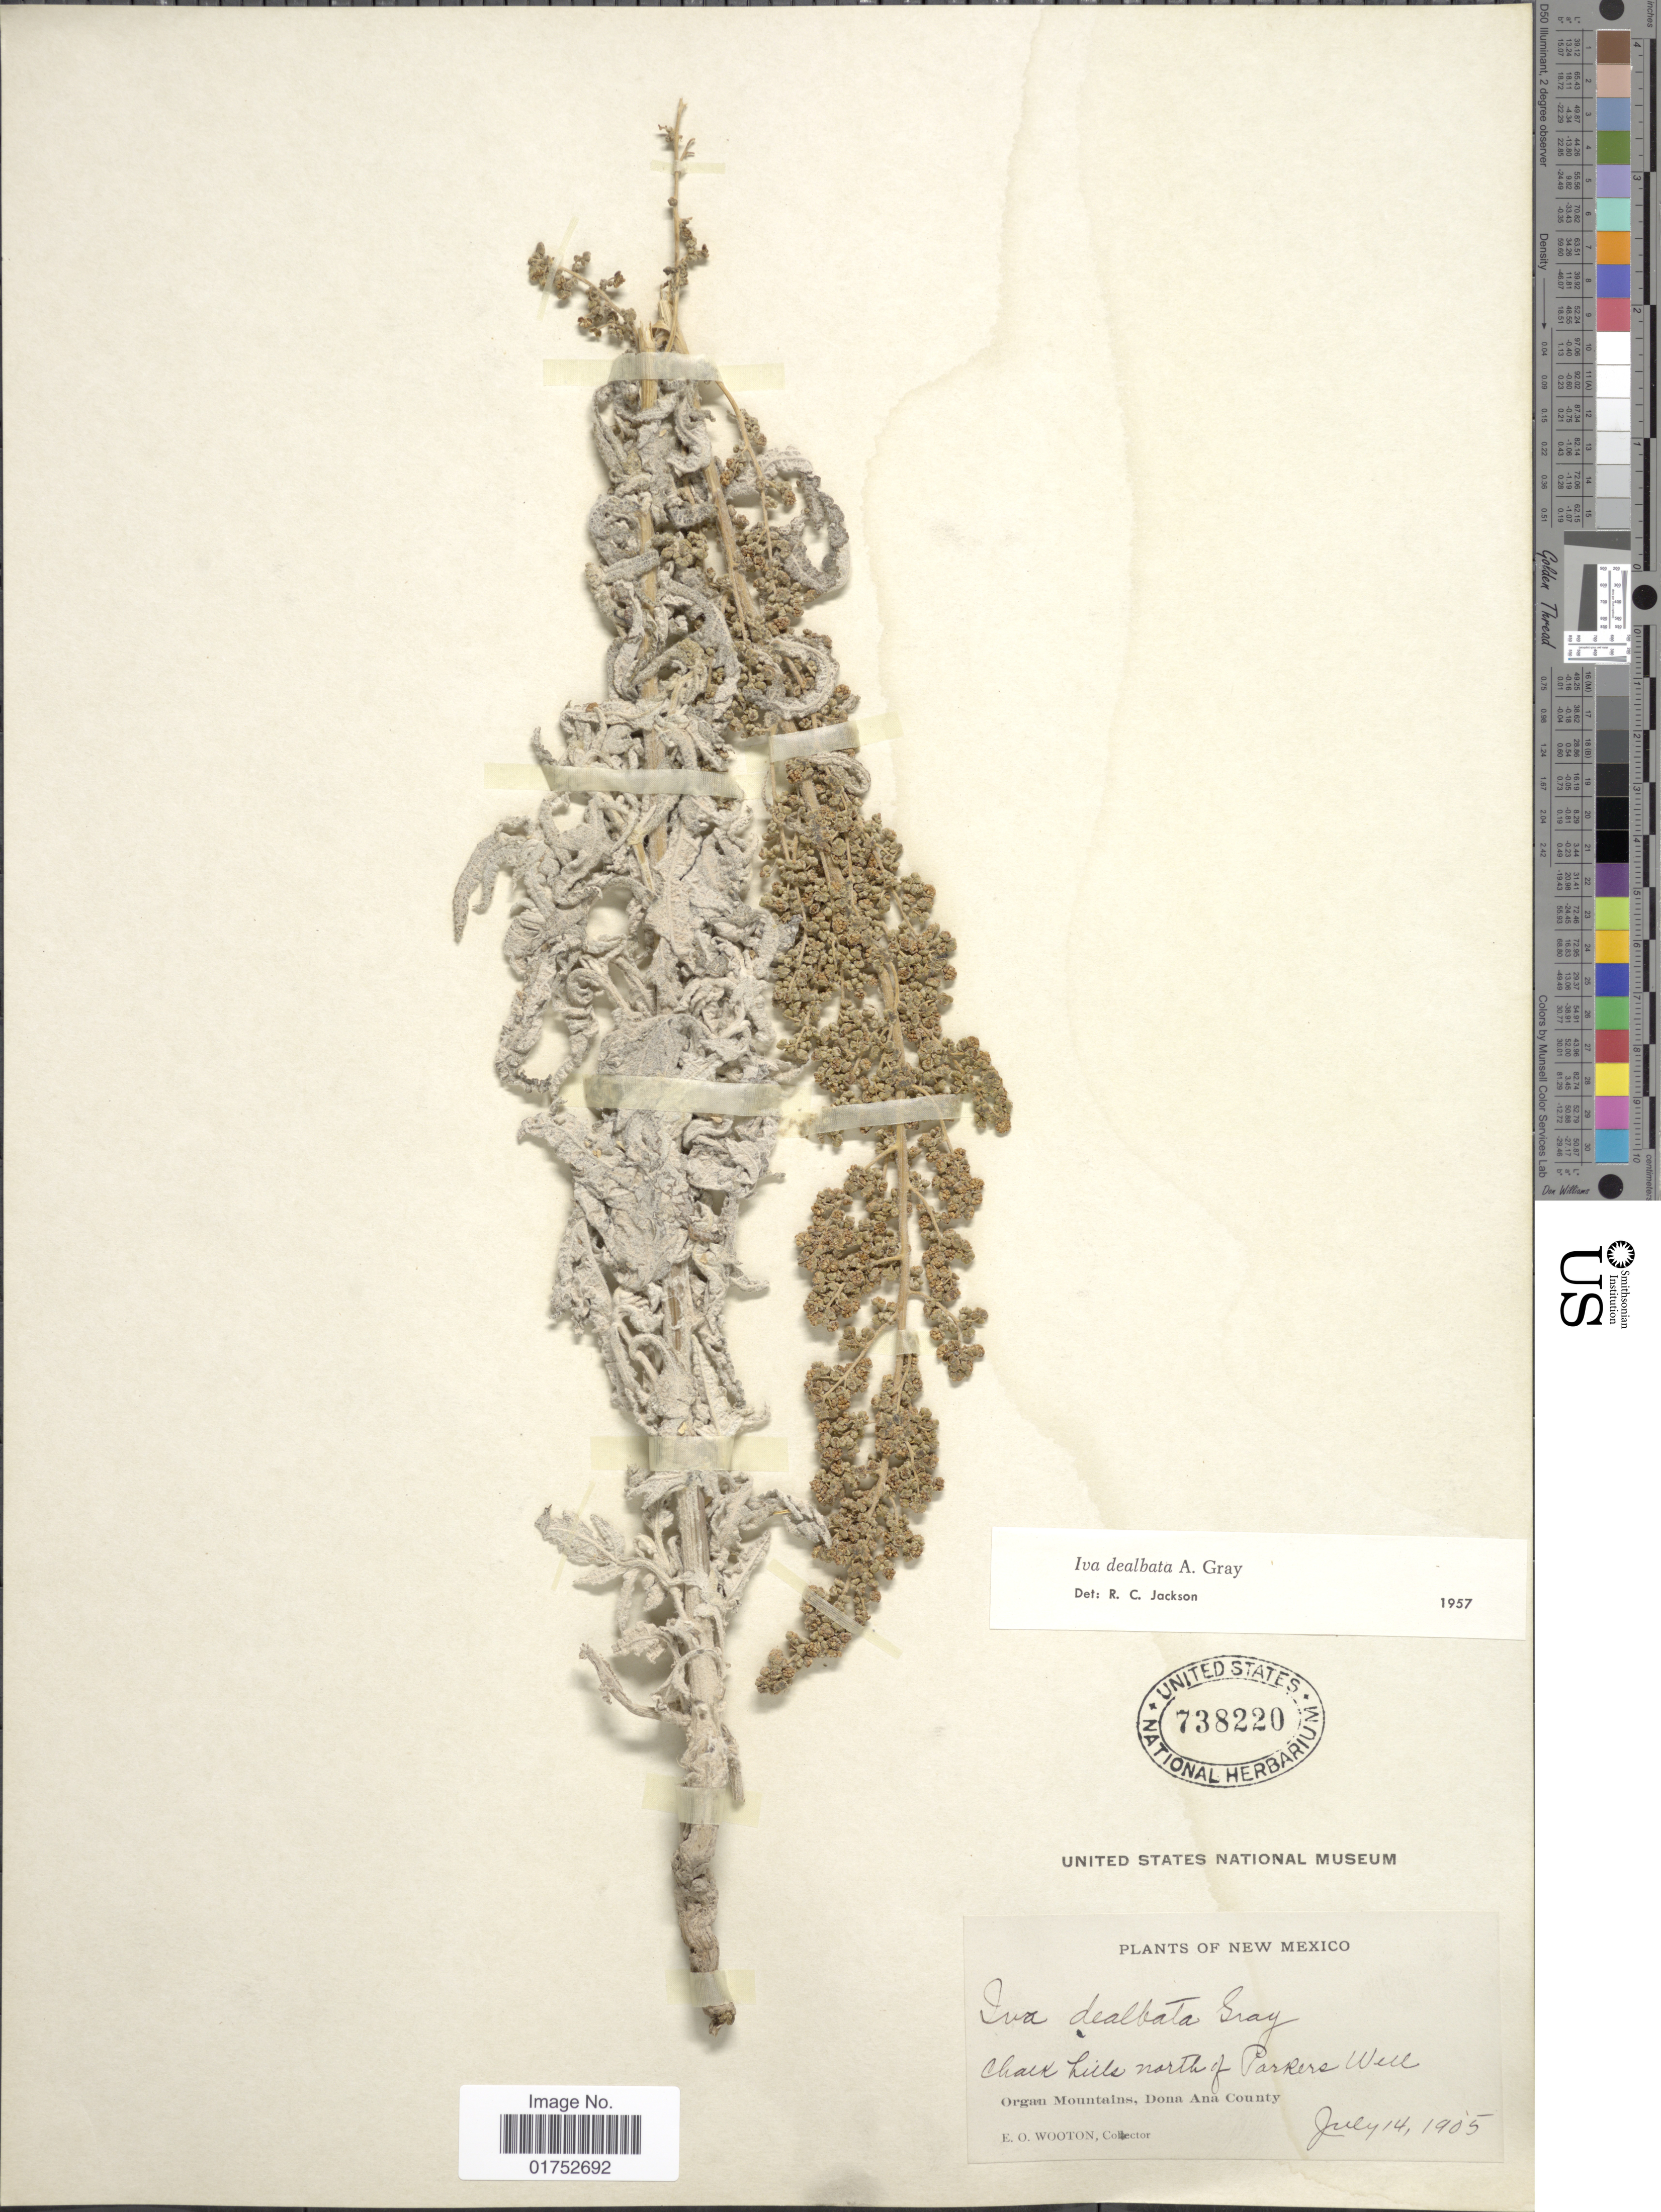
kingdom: Plantae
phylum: Tracheophyta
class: Magnoliopsida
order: Asterales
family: Asteraceae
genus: Iva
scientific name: Iva dealbata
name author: A. Gray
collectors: E. O. Wooton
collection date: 1905-07-14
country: United States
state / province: New Mexico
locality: Chalk Hill, north of Parkers Well, Organ Mountains, Dona Ana County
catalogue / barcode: US 738220